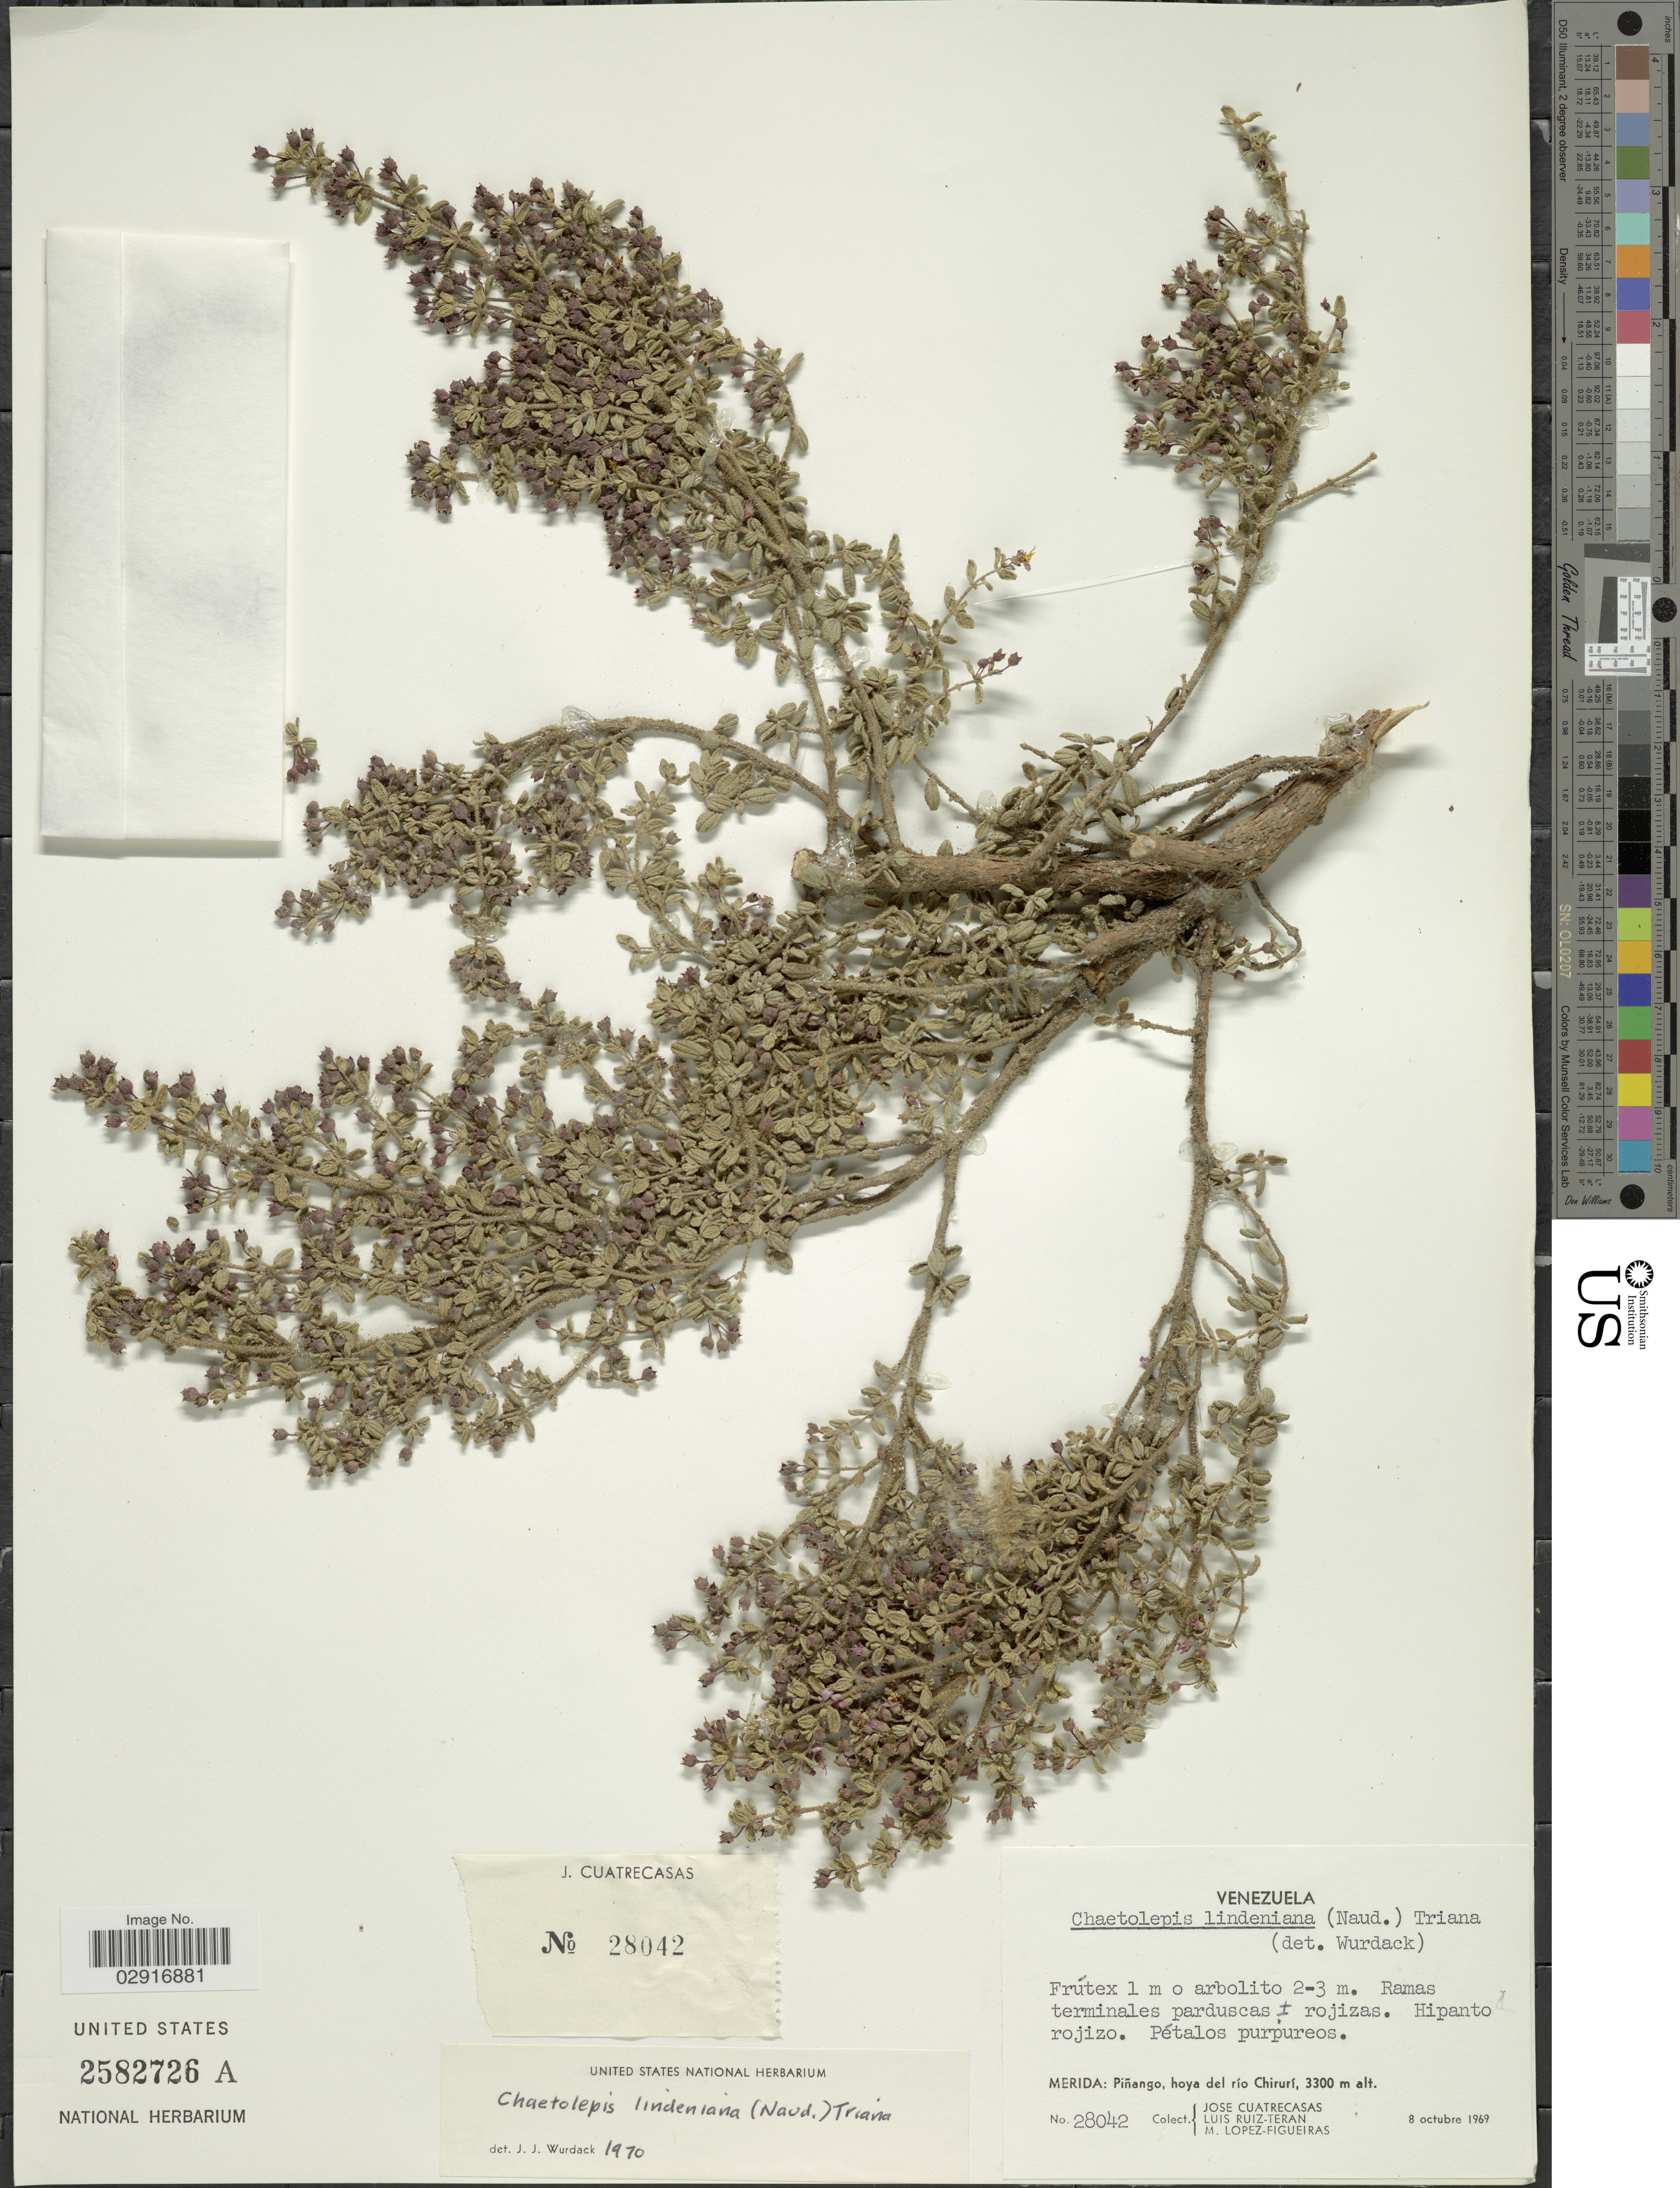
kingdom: Plantae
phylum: Tracheophyta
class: Magnoliopsida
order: Myrtales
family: Melastomataceae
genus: Chaetolepis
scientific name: Chaetolepis lindeniana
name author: (Naudin) Triana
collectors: J. Cuatrecasas, L. Teran & M. López Figueiras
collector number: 28042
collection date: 1969-10-08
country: Venezuela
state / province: Mérida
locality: Piñango, hoya del río Chirurí.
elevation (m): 3300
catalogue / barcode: US 2582726A